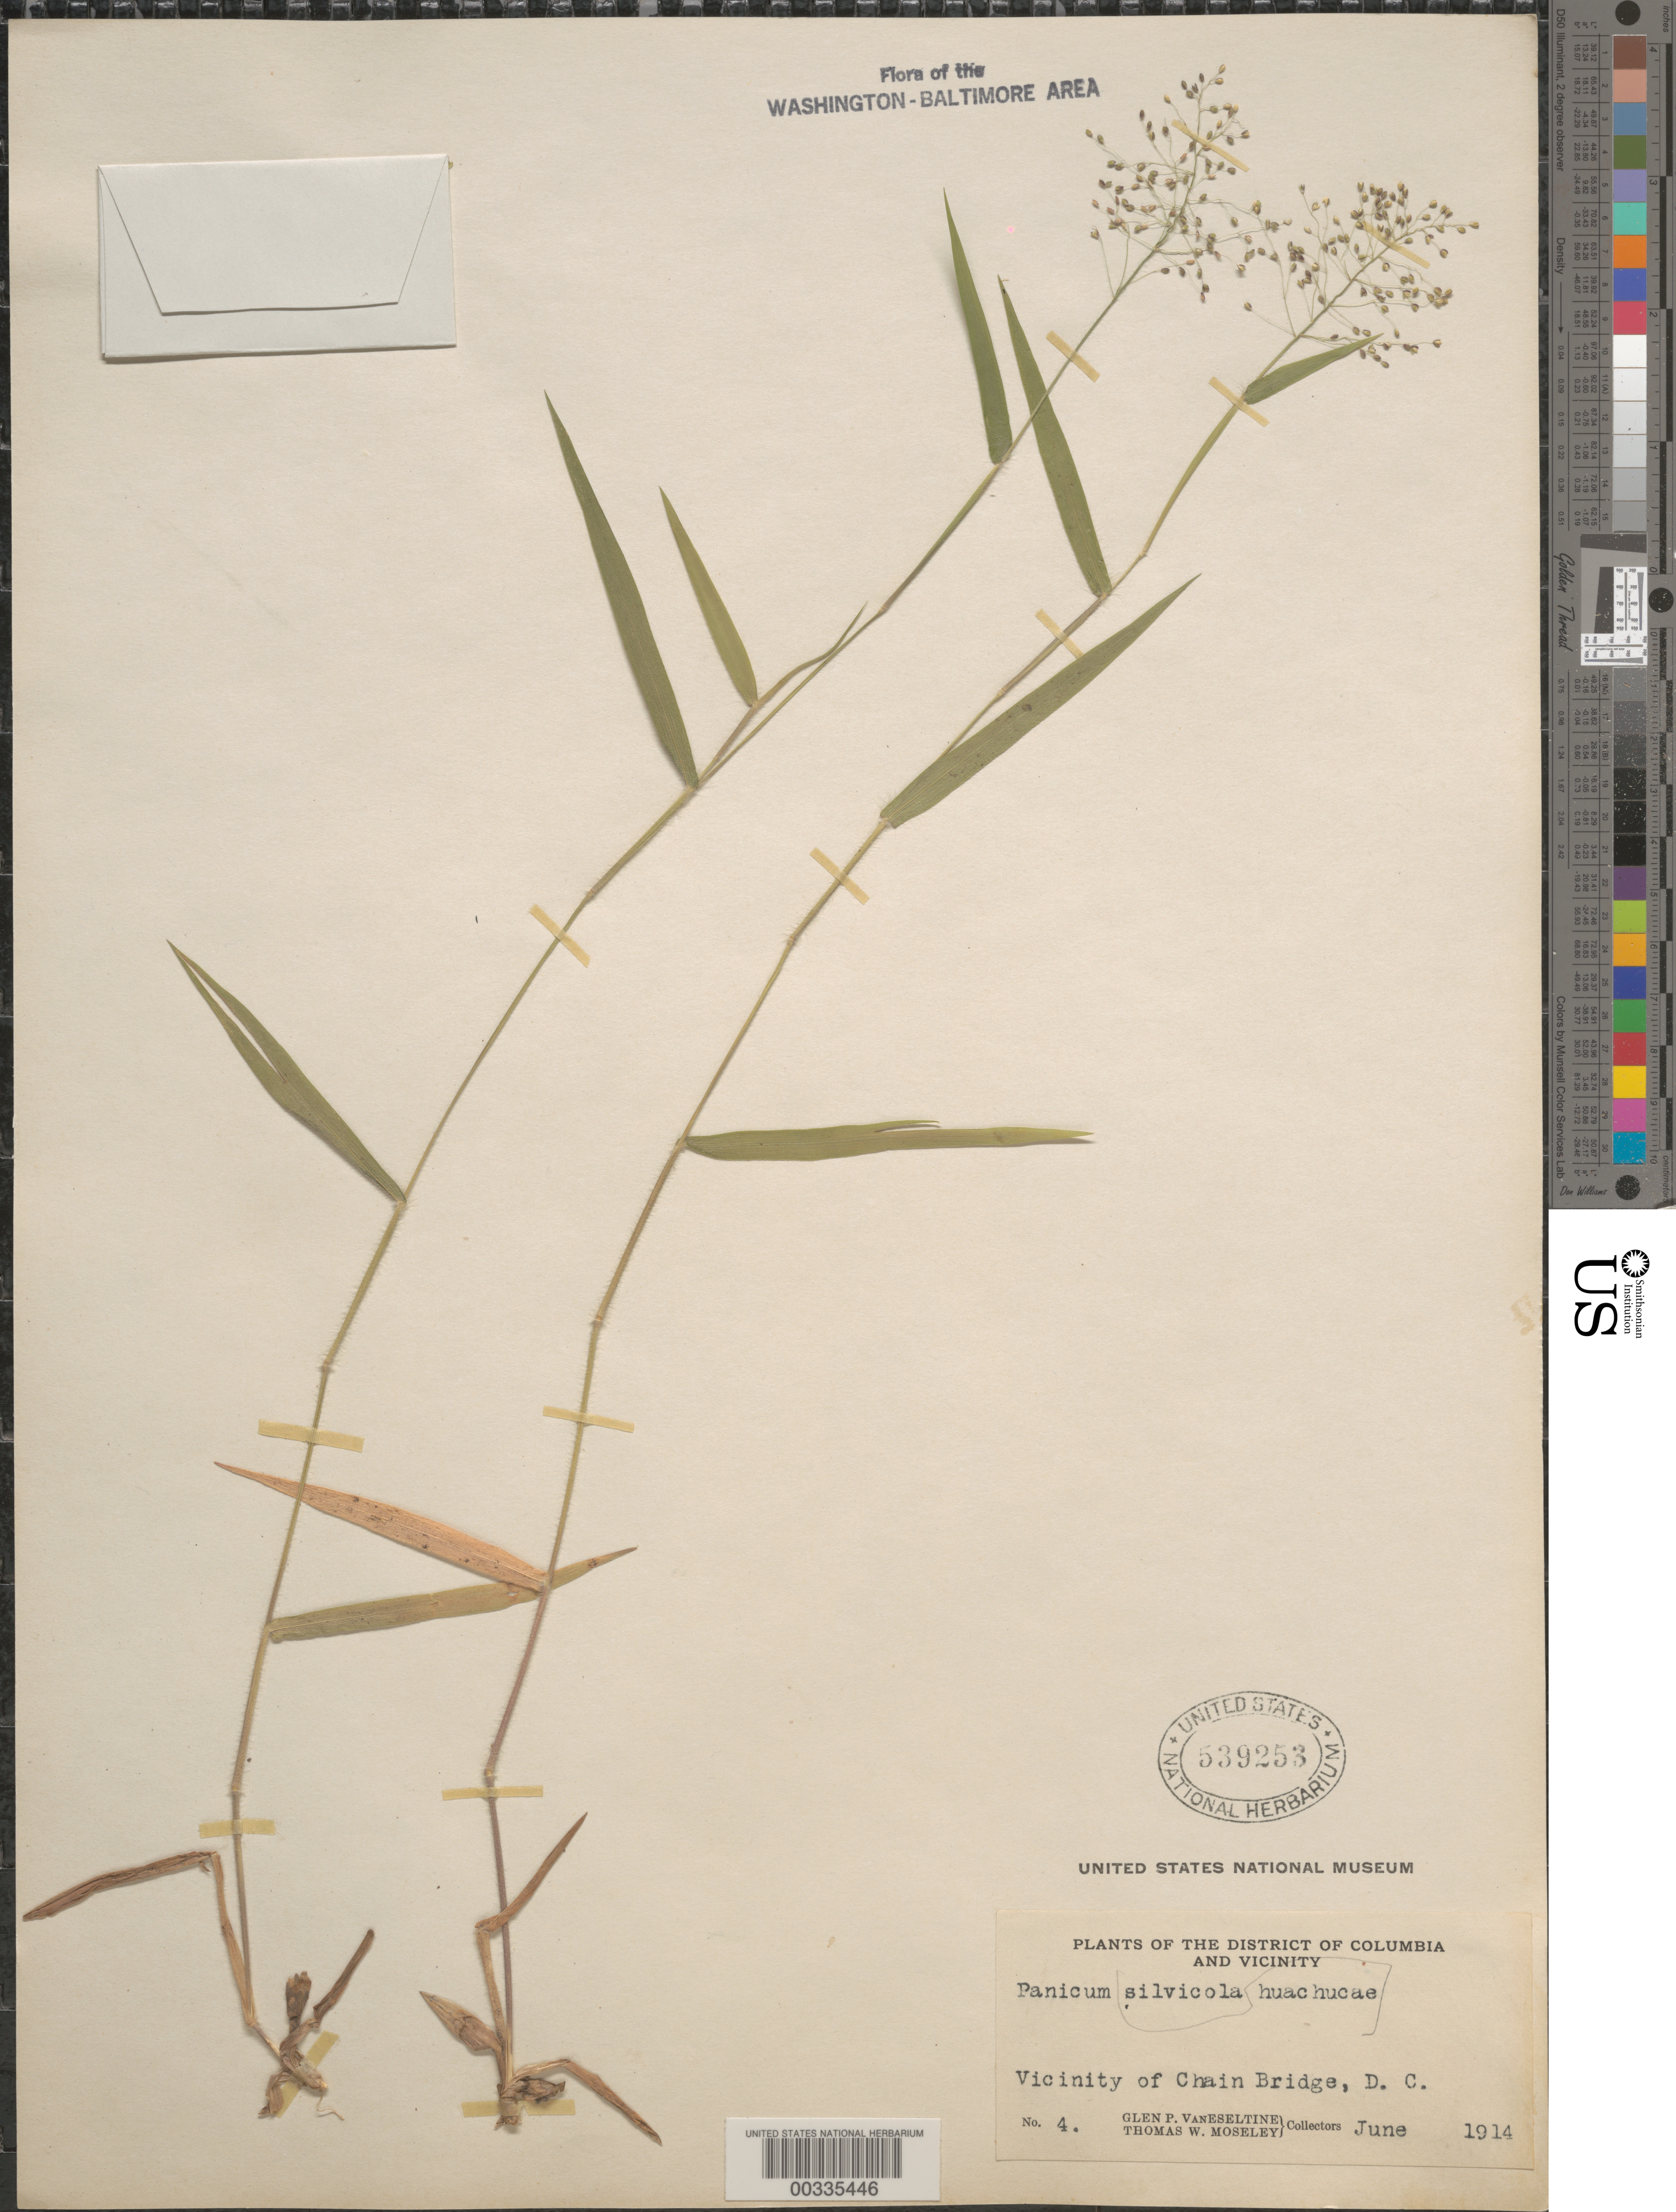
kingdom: Plantae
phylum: Tracheophyta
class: Liliopsida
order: Poales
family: Poaceae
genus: Dichanthelium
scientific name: Dichanthelium acuminatum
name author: (Sw.) Gould & C.A. Clark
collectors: G. P. Van Eseltine & T. Moseley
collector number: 4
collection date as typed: Jun 1914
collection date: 1914-06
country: United States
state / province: District of Columbia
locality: Vicinity of Chain Bridge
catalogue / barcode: US 539253